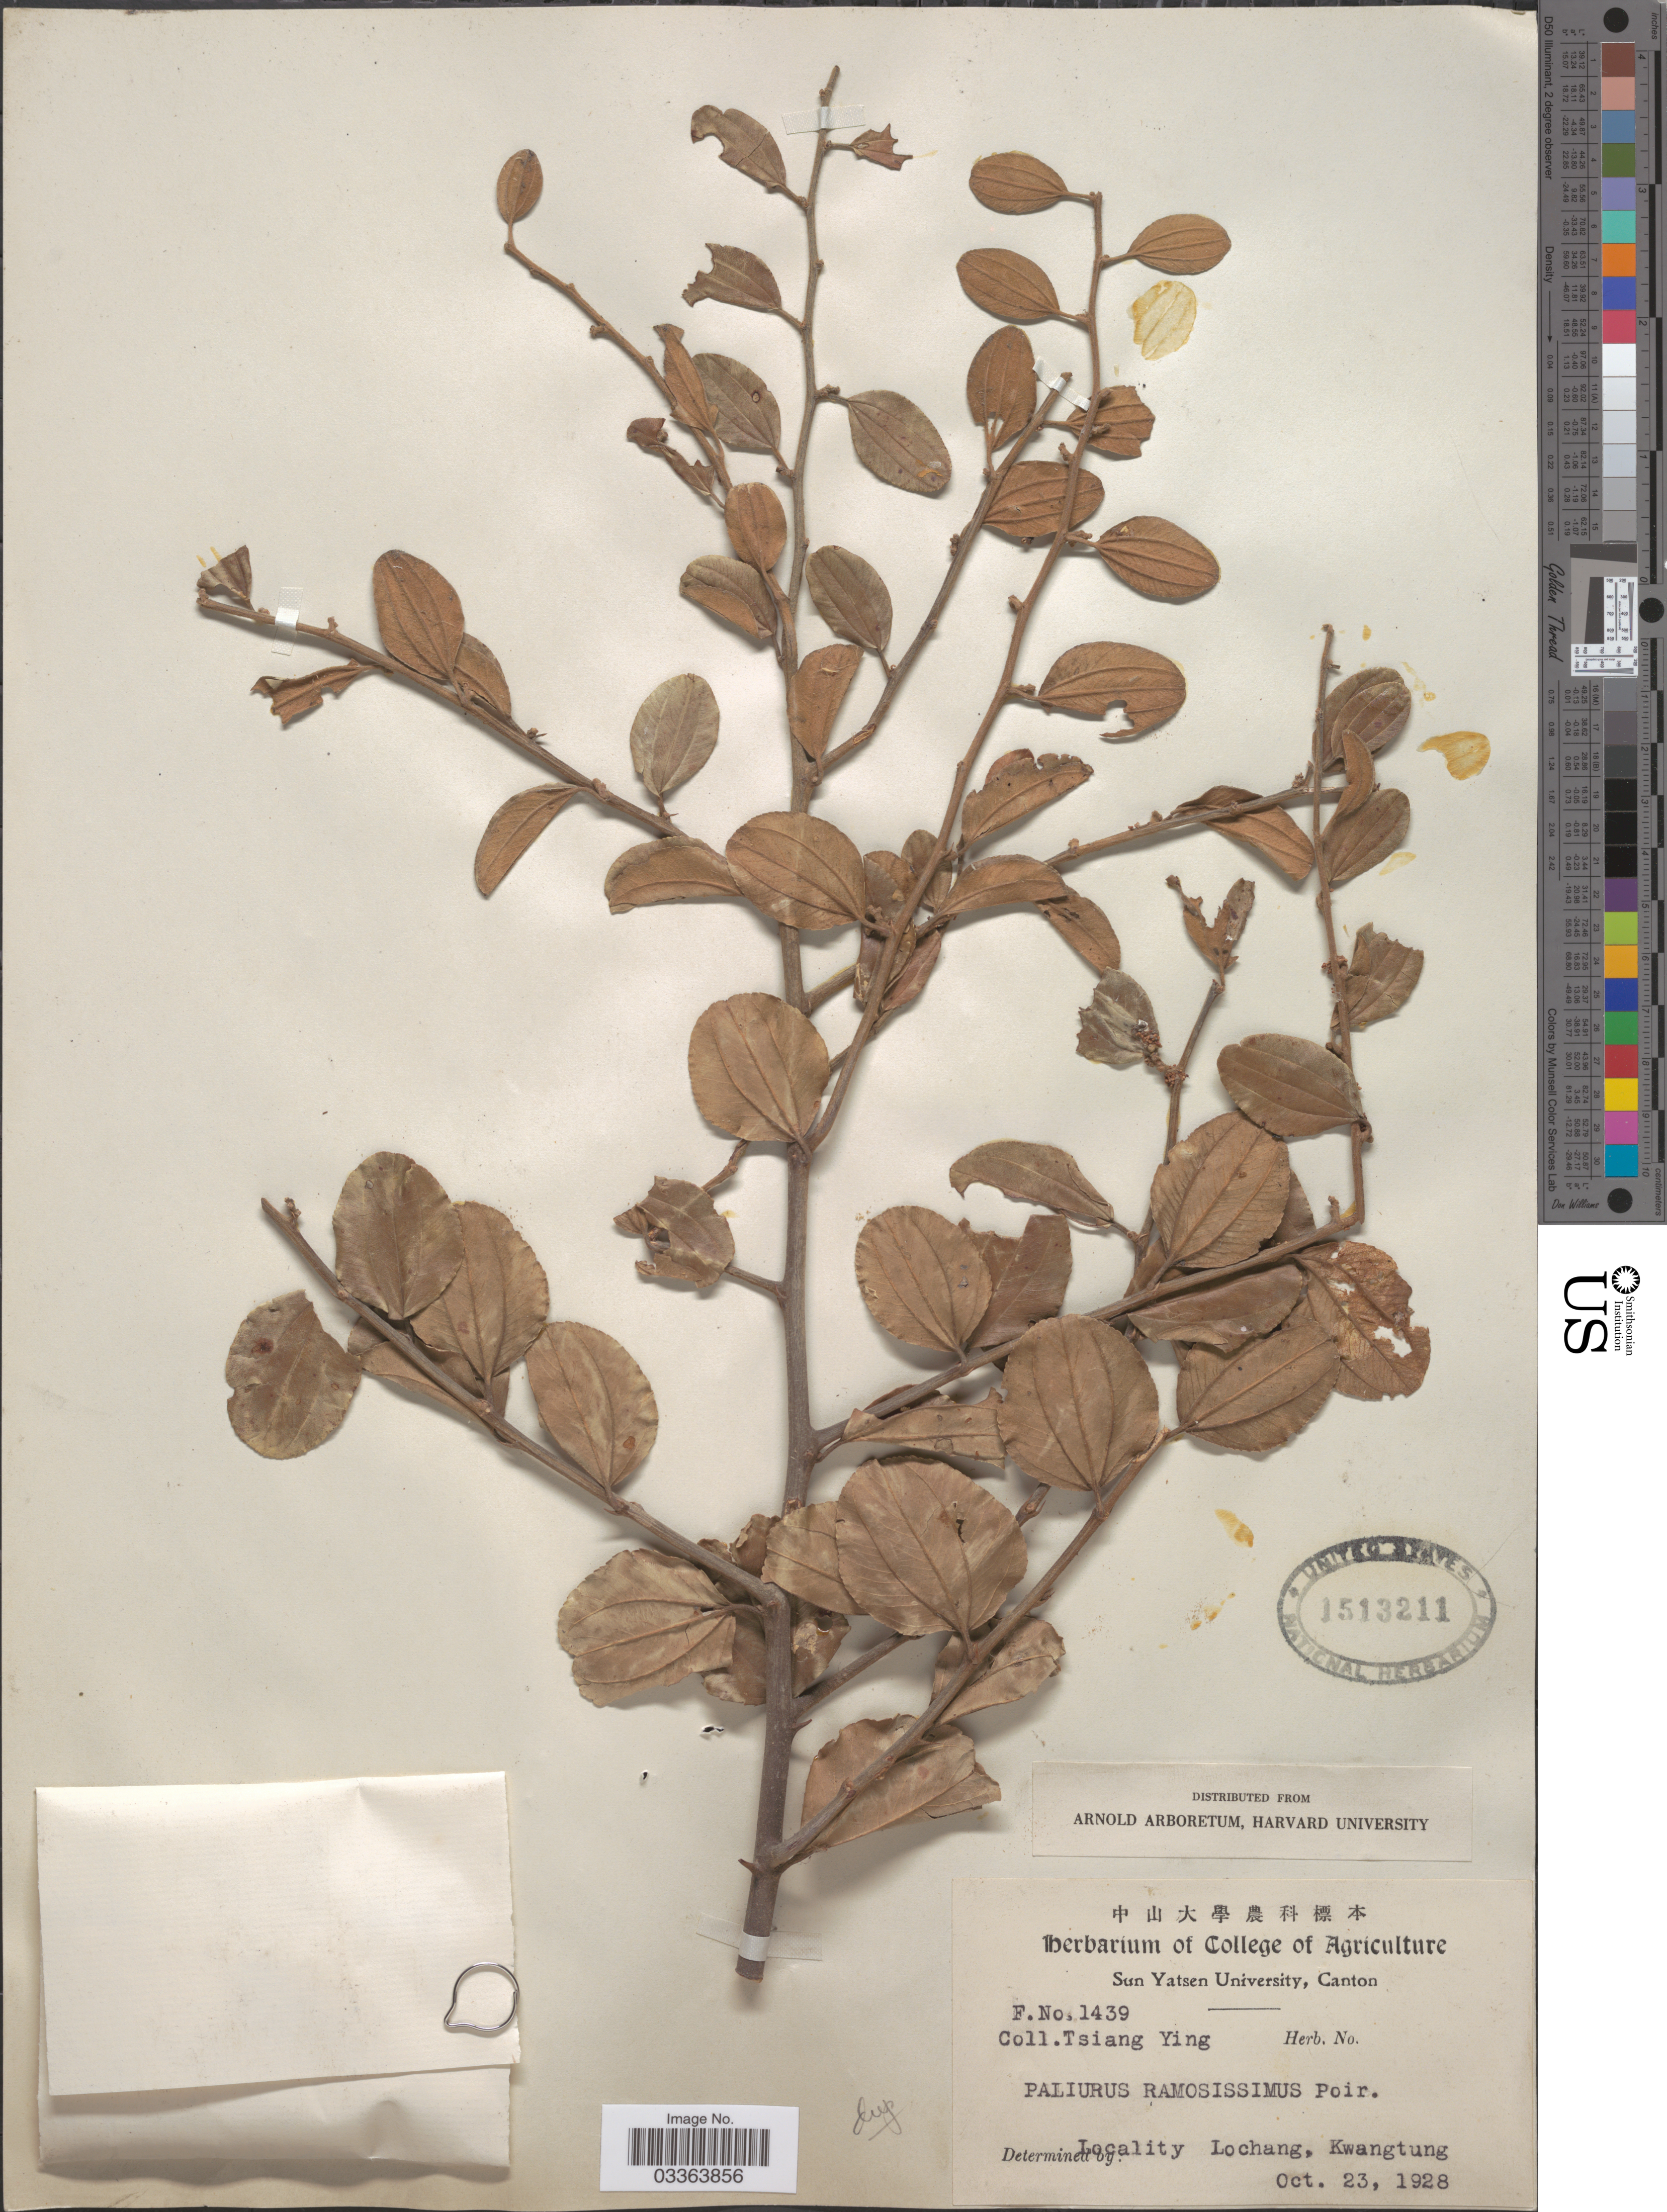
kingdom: Plantae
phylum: Tracheophyta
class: Magnoliopsida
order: Rosales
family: Rhamnaceae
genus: Paliurus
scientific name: Paliurus ramosissimus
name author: (Lour.) Poir.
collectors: T. Ying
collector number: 1439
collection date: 1928-10-23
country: China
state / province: Guangdong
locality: Lochang, Kwangtung.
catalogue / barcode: US 1513211